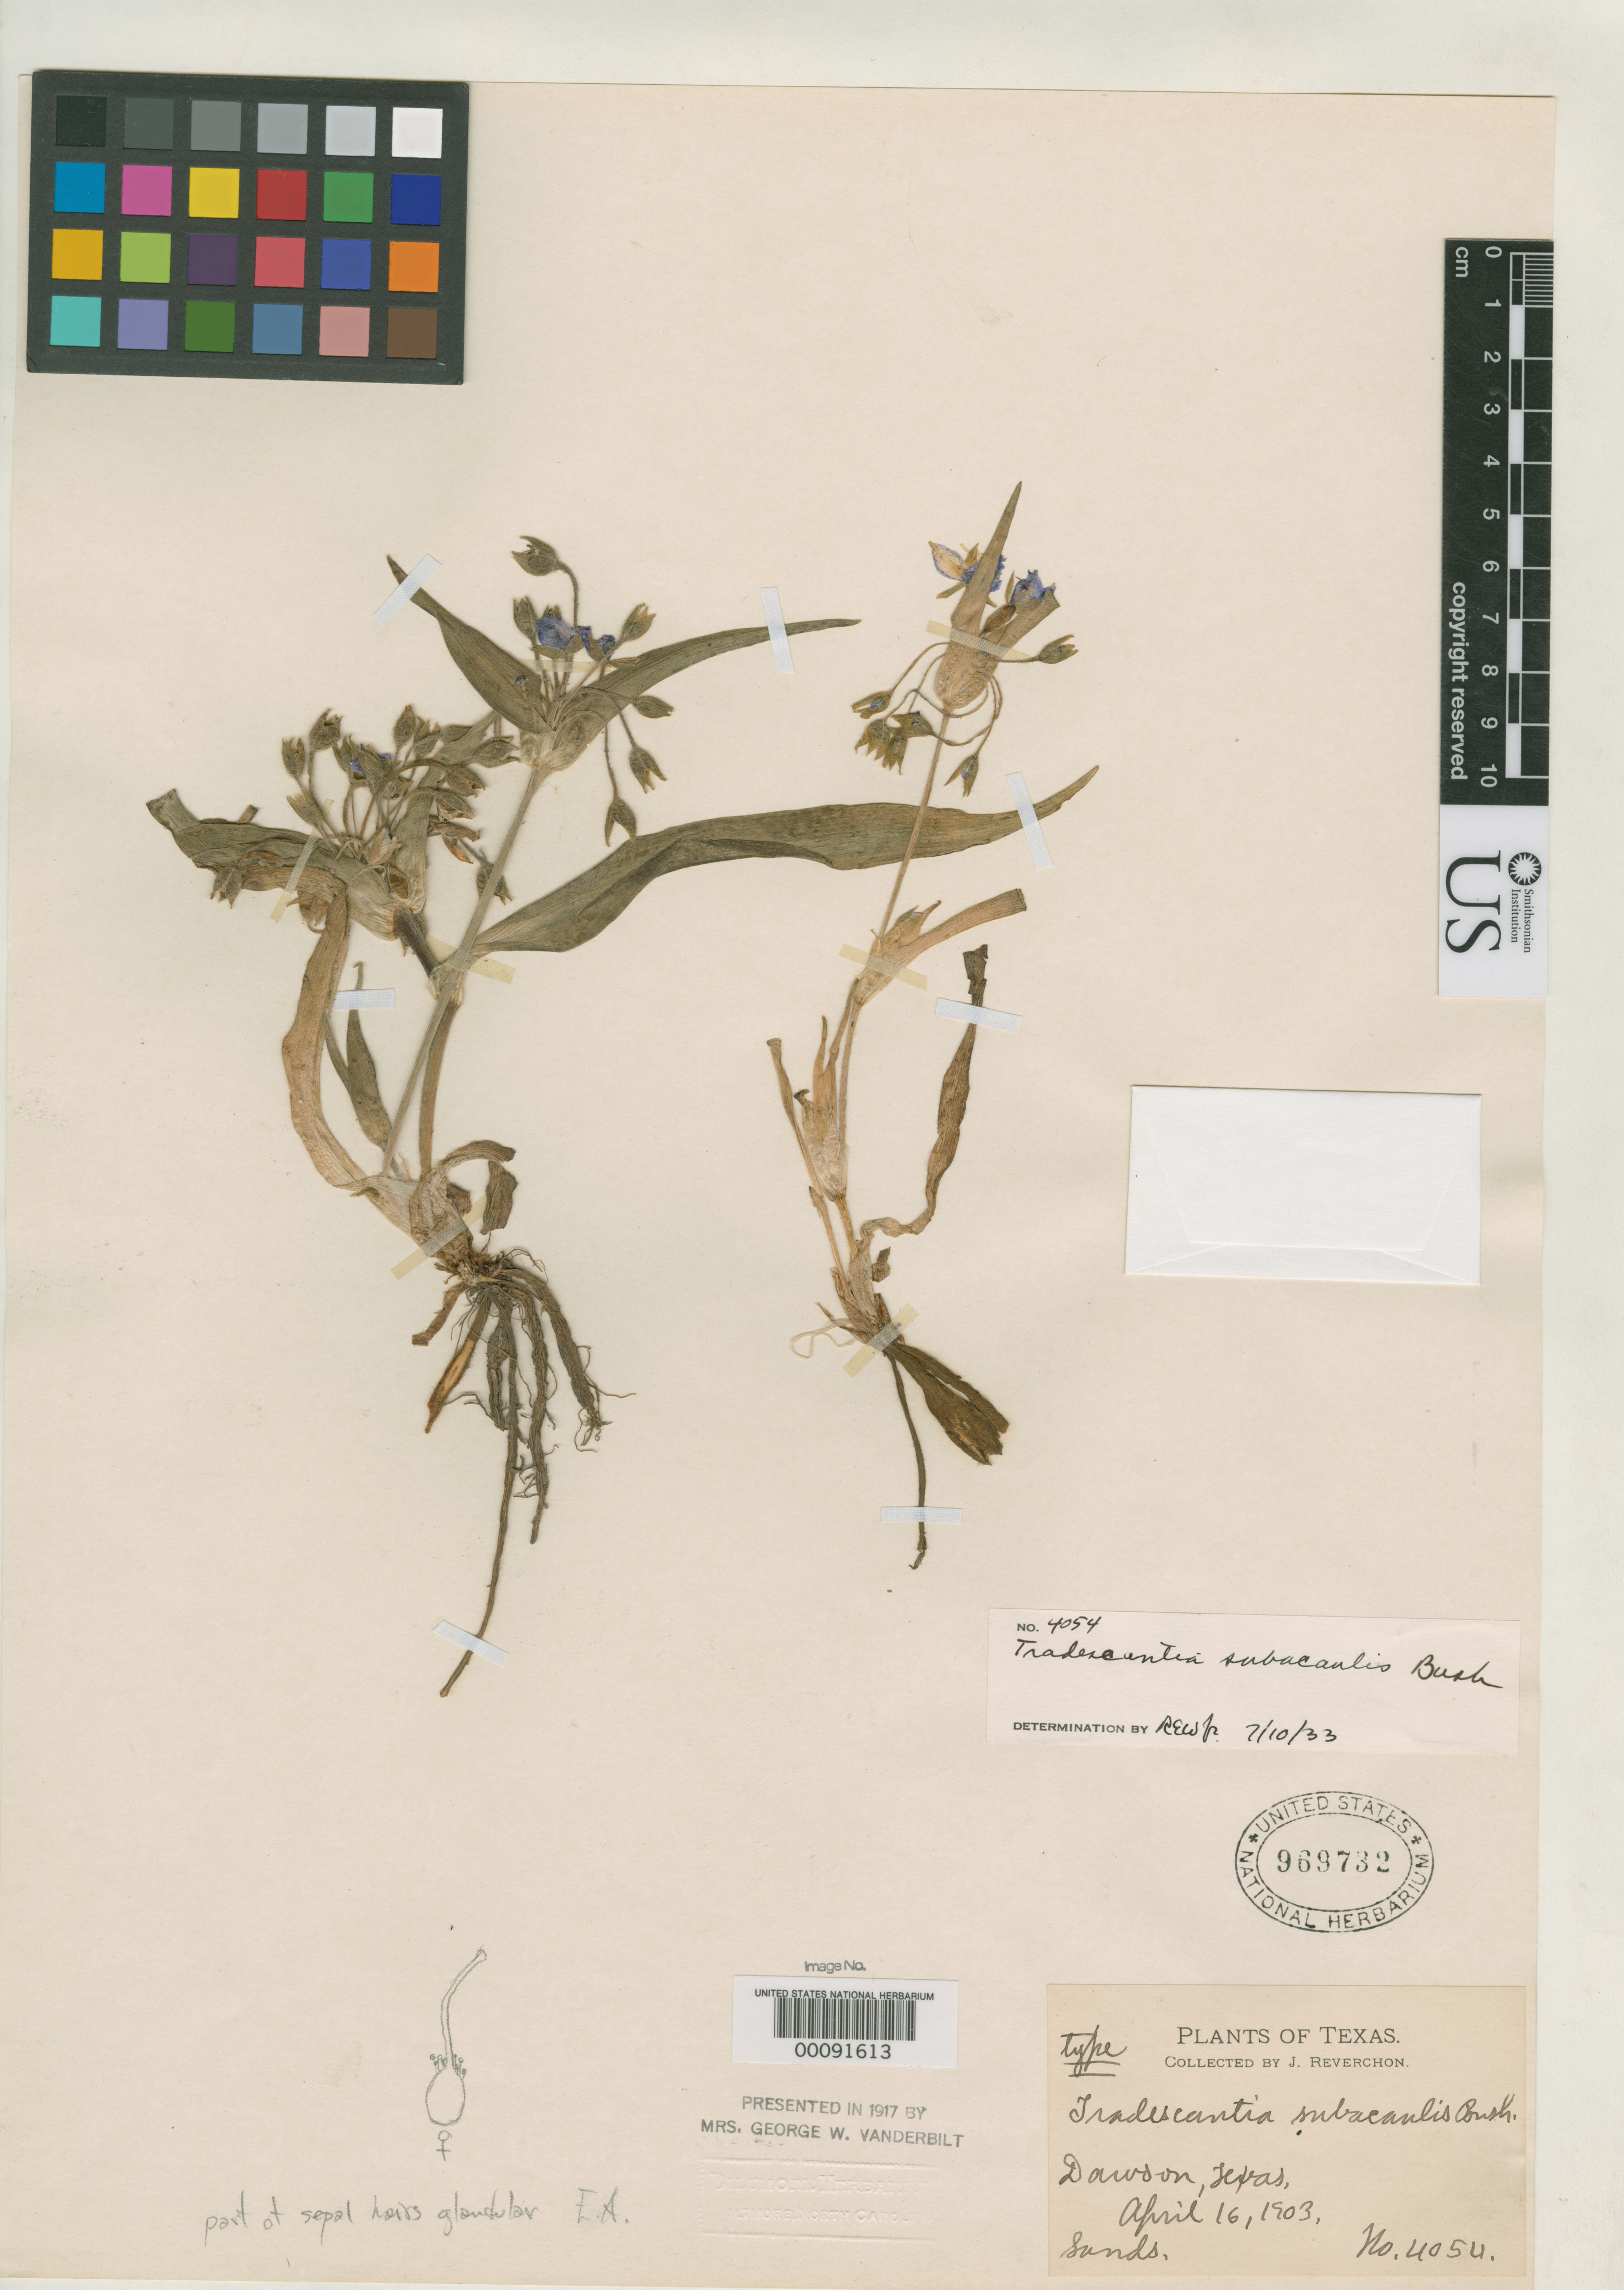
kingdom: Plantae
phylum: Tracheophyta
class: Liliopsida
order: Commelinales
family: Commelinaceae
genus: Tradescantia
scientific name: Tradescantia subacaulis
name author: Bush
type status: Isotype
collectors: J. Reverchon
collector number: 4045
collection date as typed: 16 Apr 1903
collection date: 1903-04-16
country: United States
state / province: Texas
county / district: Navarro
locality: Dawson.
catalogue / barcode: US 969732